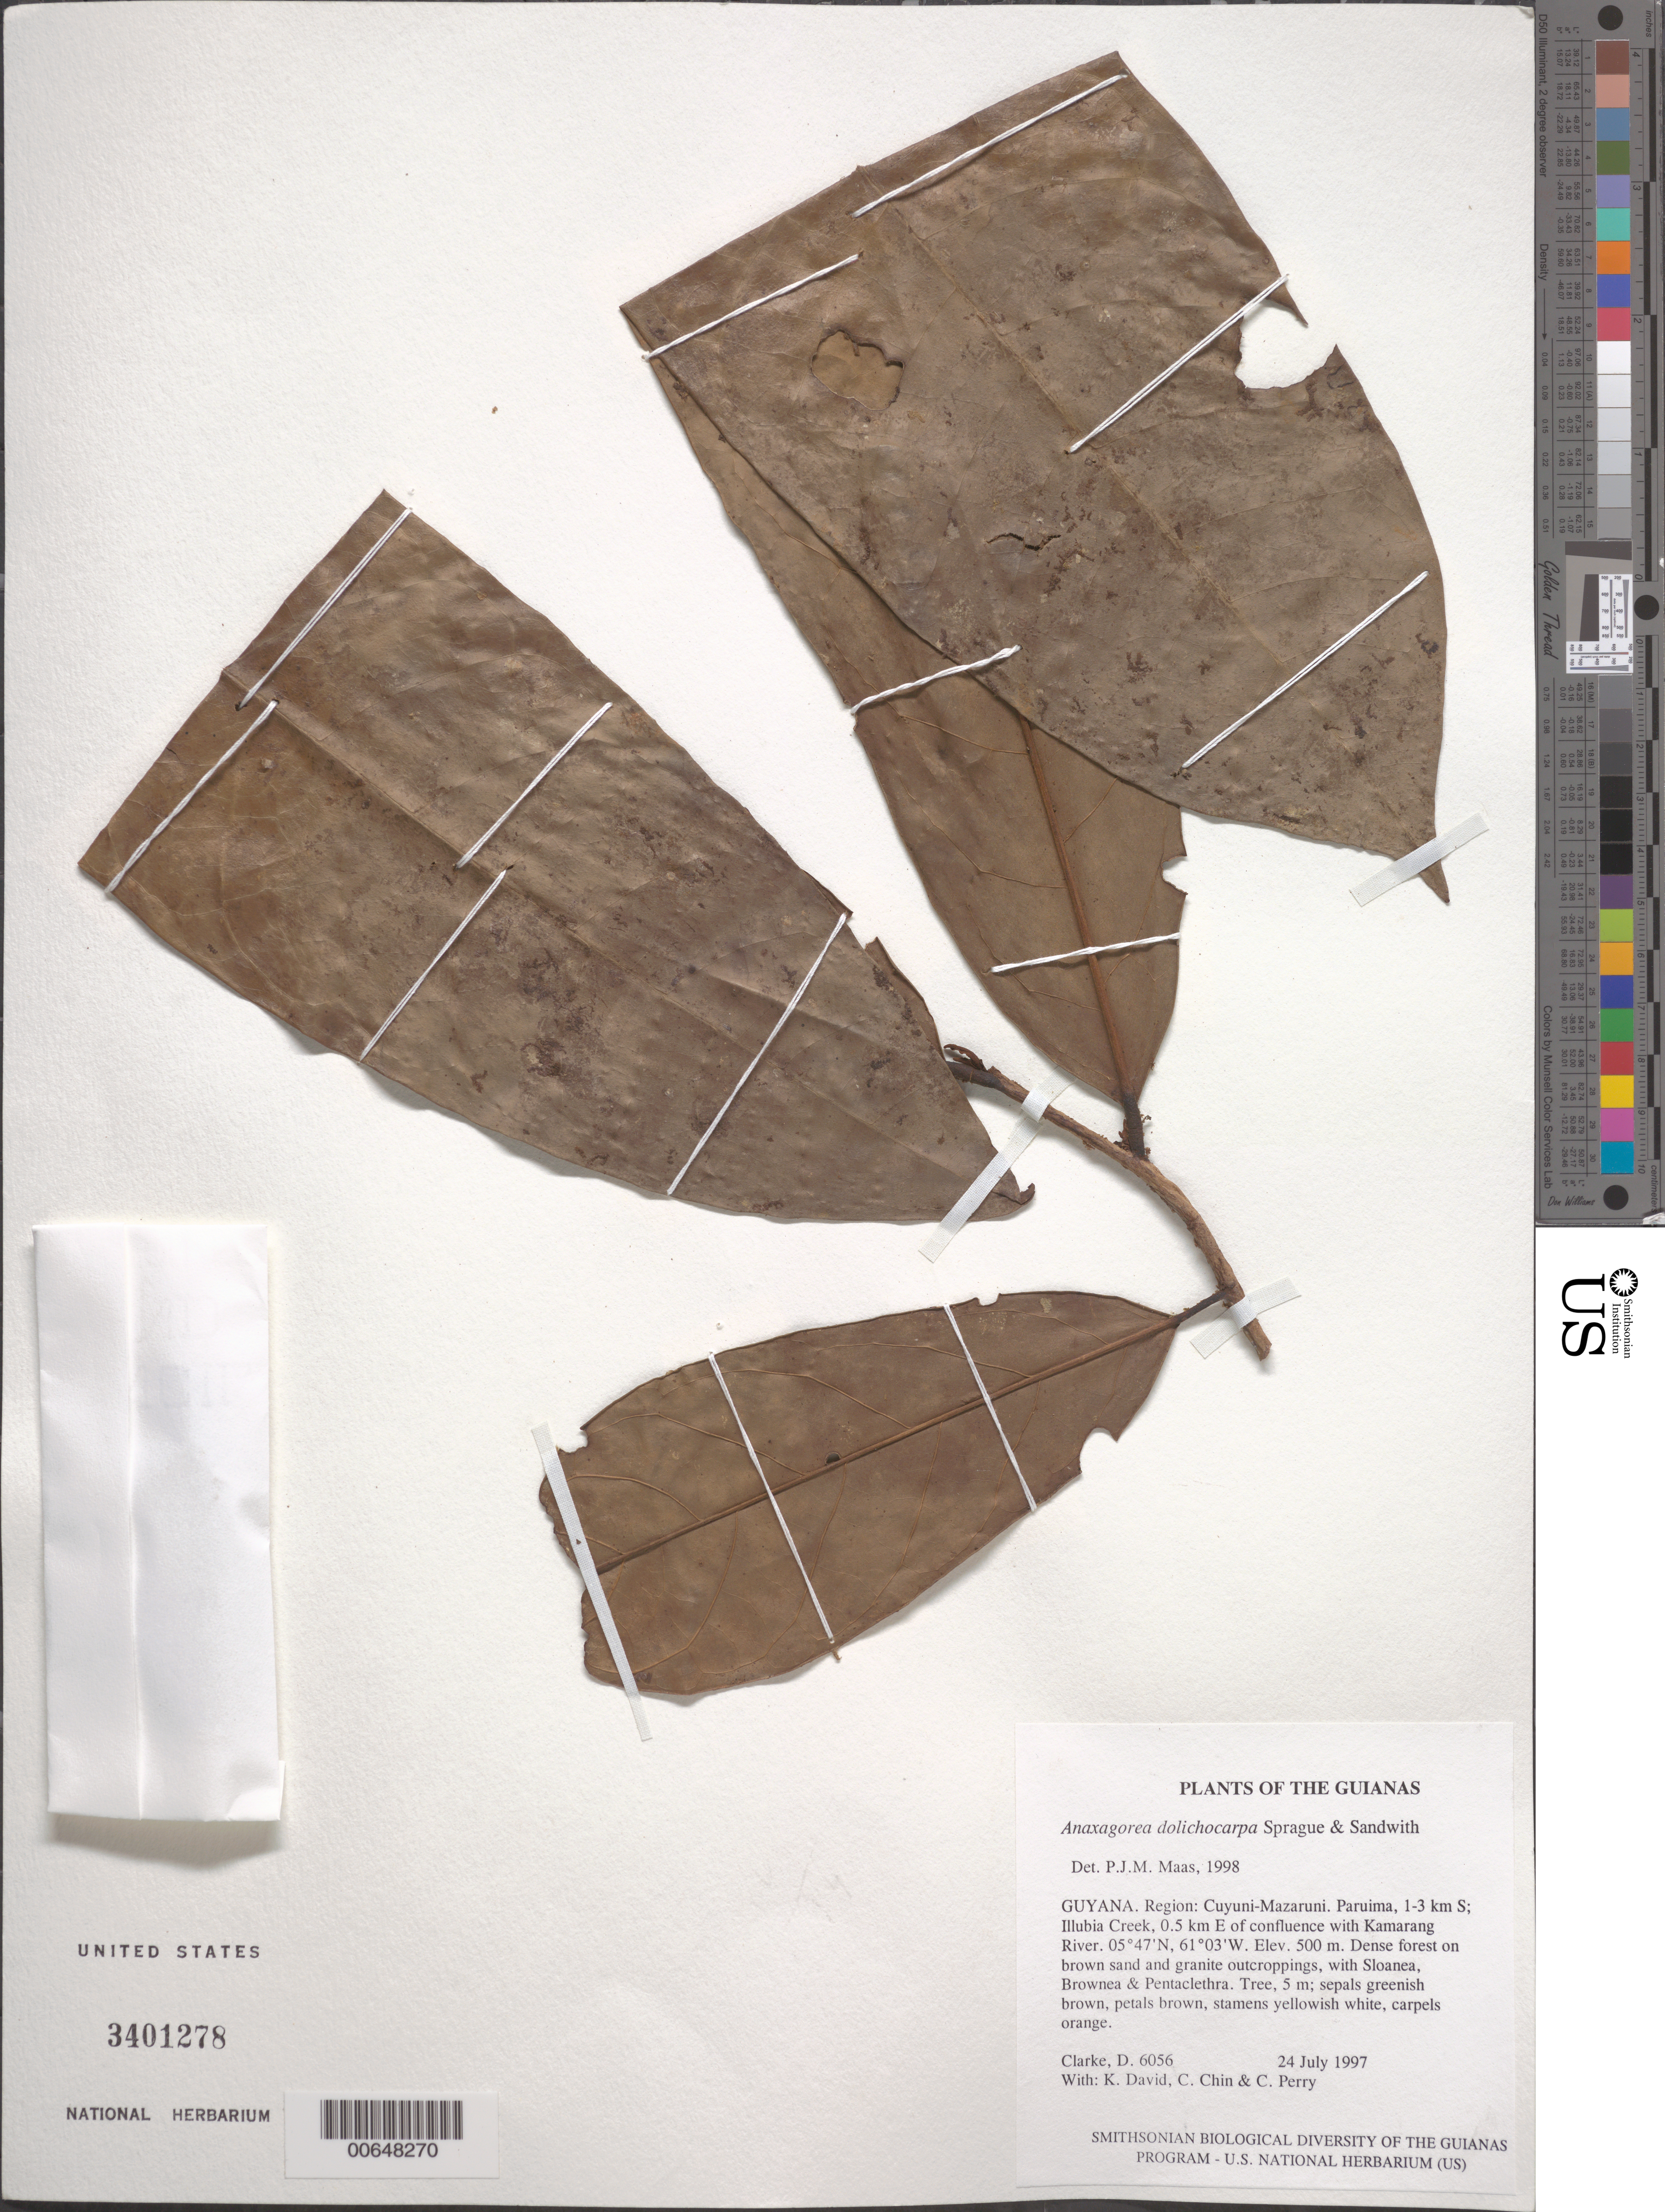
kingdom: Plantae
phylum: Tracheophyta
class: Magnoliopsida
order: Magnoliales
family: Annonaceae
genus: Anaxagorea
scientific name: Anaxagorea dolichocarpa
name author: Sprague & Sandwith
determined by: Maas, Paul J. M.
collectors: H. D. Clarke, K. David, C. Chin & C. Perry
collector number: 6056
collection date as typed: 24 July 1997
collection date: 1997-07-24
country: Guyana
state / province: Cuyuni-Mazaruni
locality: Paruima, 1-3 km S; Illubia Creek, 0.5 km E of confluence with Kamarang River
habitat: Dense forest on brown sand and granite outcroppings, with Sloanea, Brownea & Pentaclethra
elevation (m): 500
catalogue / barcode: US 3401278